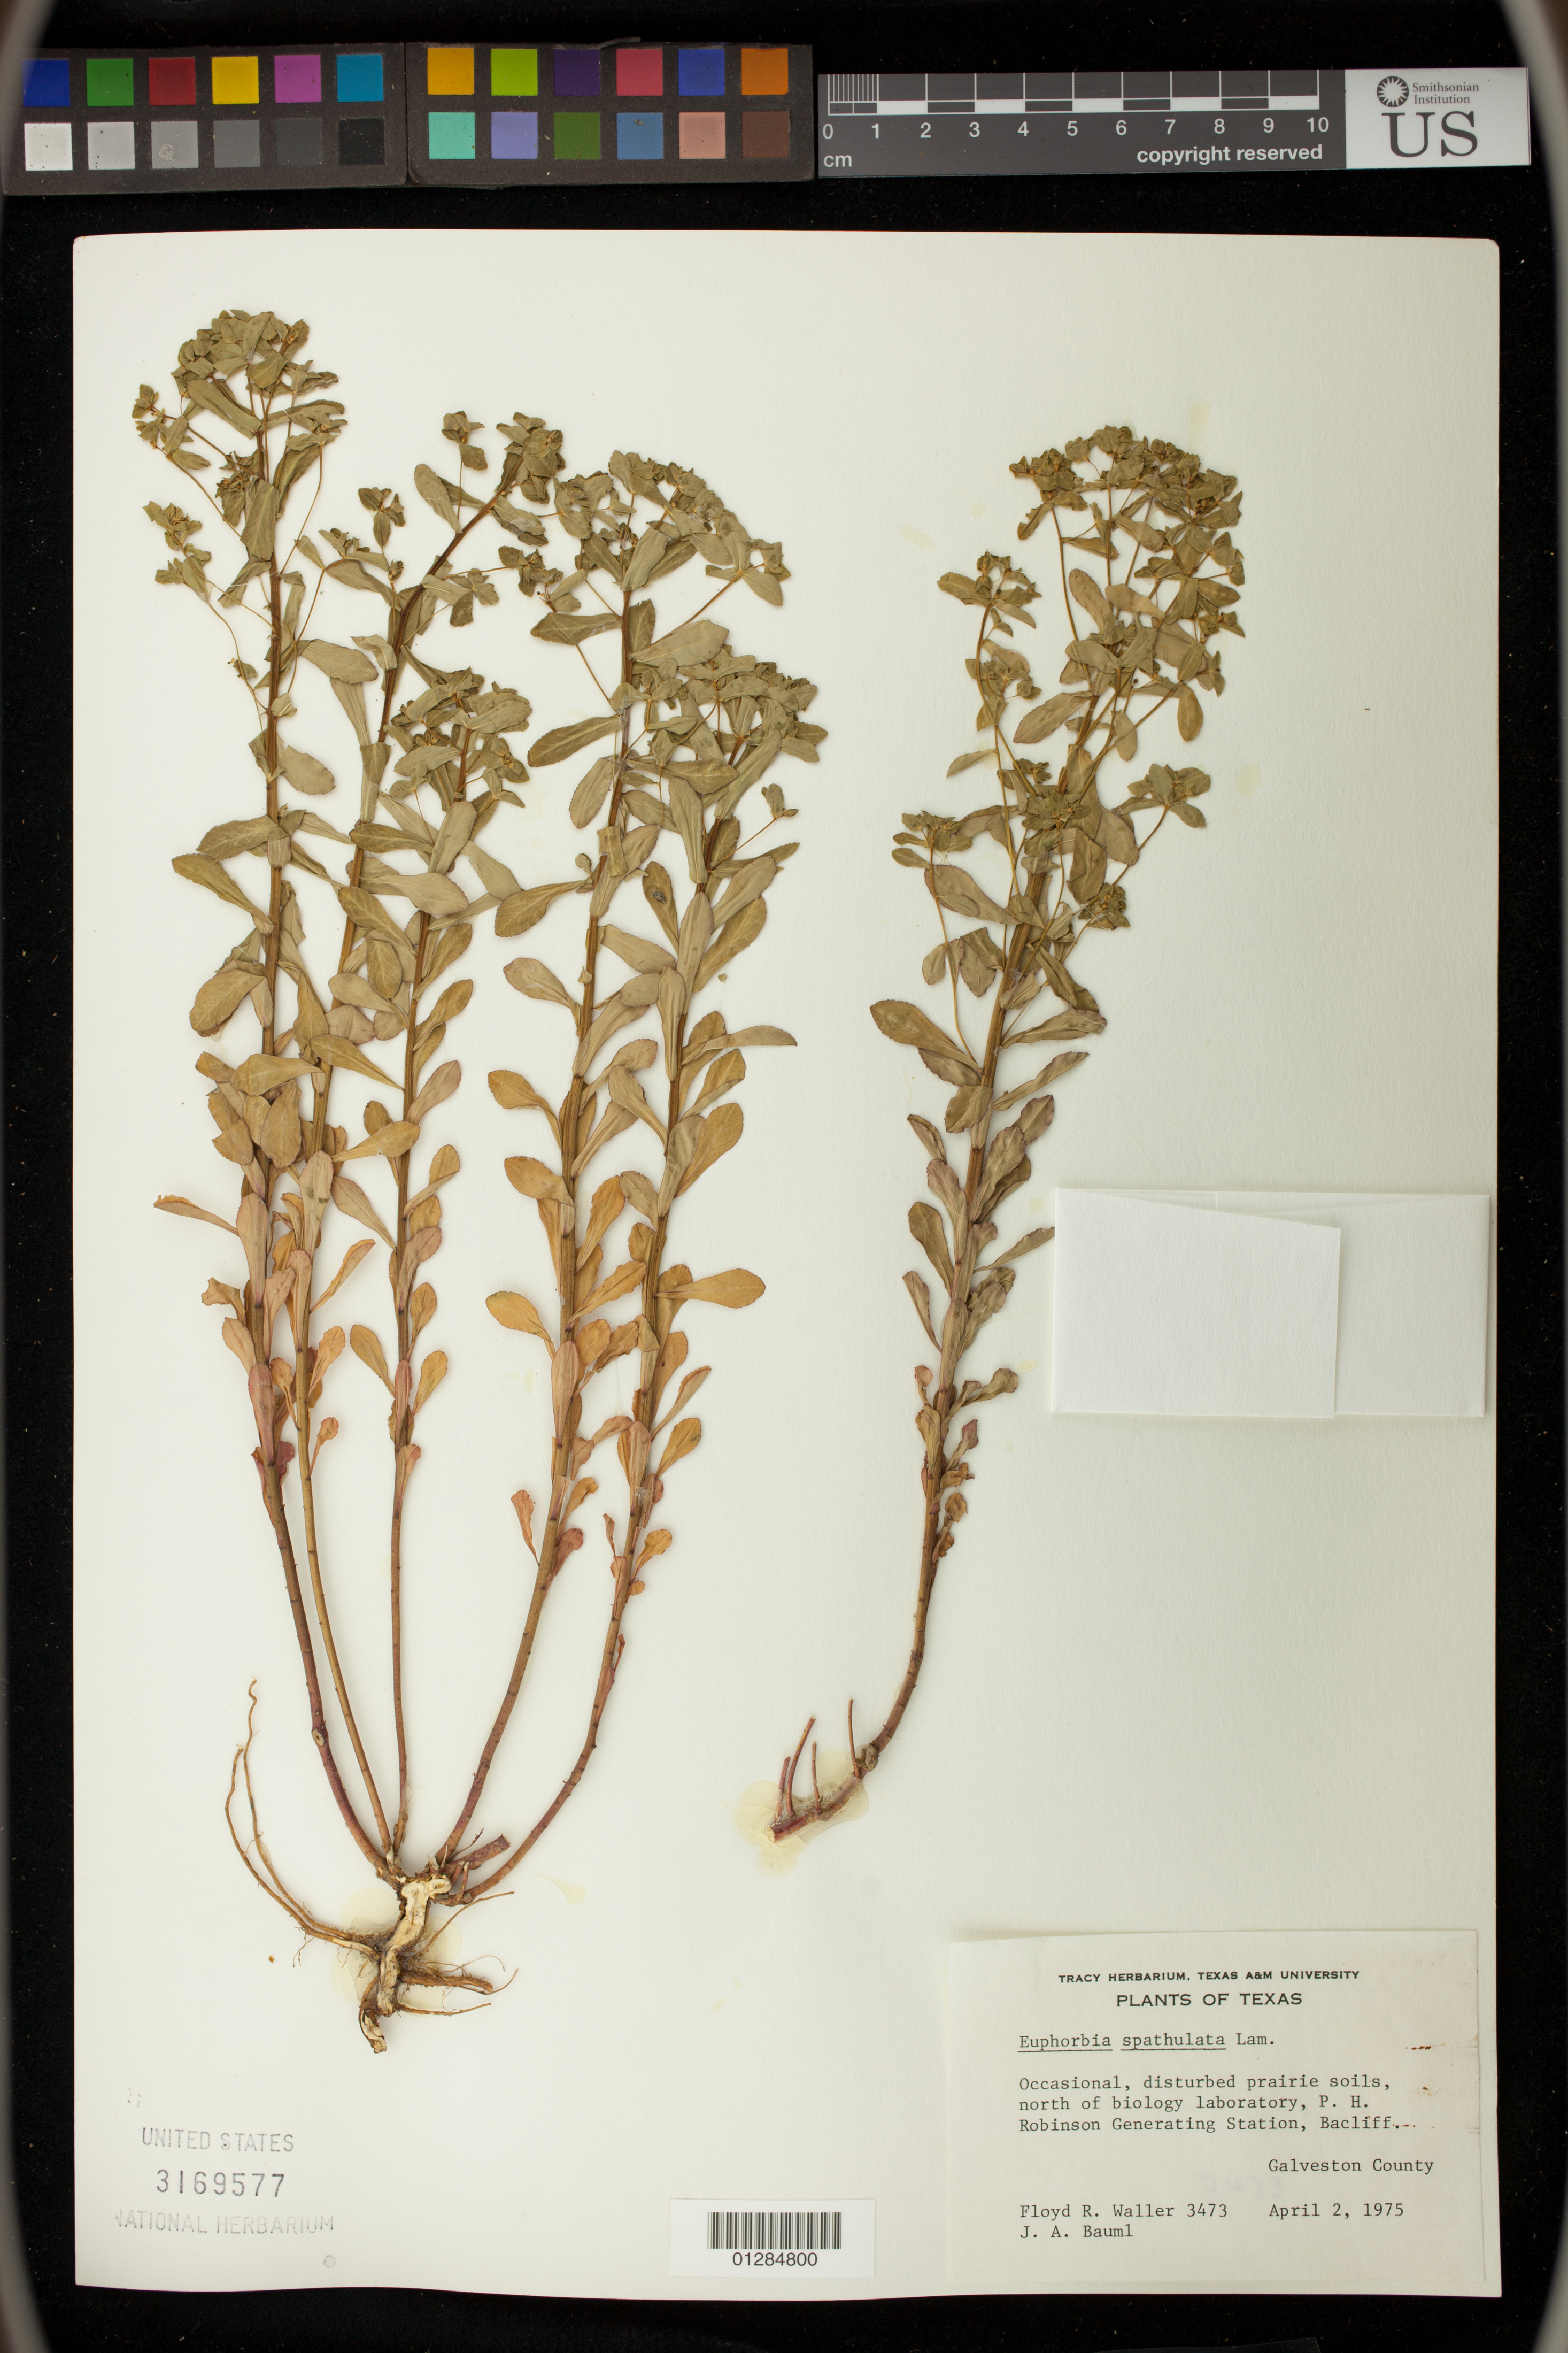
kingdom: Plantae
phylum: Tracheophyta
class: Magnoliopsida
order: Malpighiales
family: Euphorbiaceae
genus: Euphorbia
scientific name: Euphorbia spathulata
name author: Lam.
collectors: F. R. Waller & J. Bauml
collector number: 3473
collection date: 1975-04-02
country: United States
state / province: Texas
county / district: Galveston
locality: north of biology laboratory, P. H. Robinson Generating Station, Bacliff.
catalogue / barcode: US 3169577